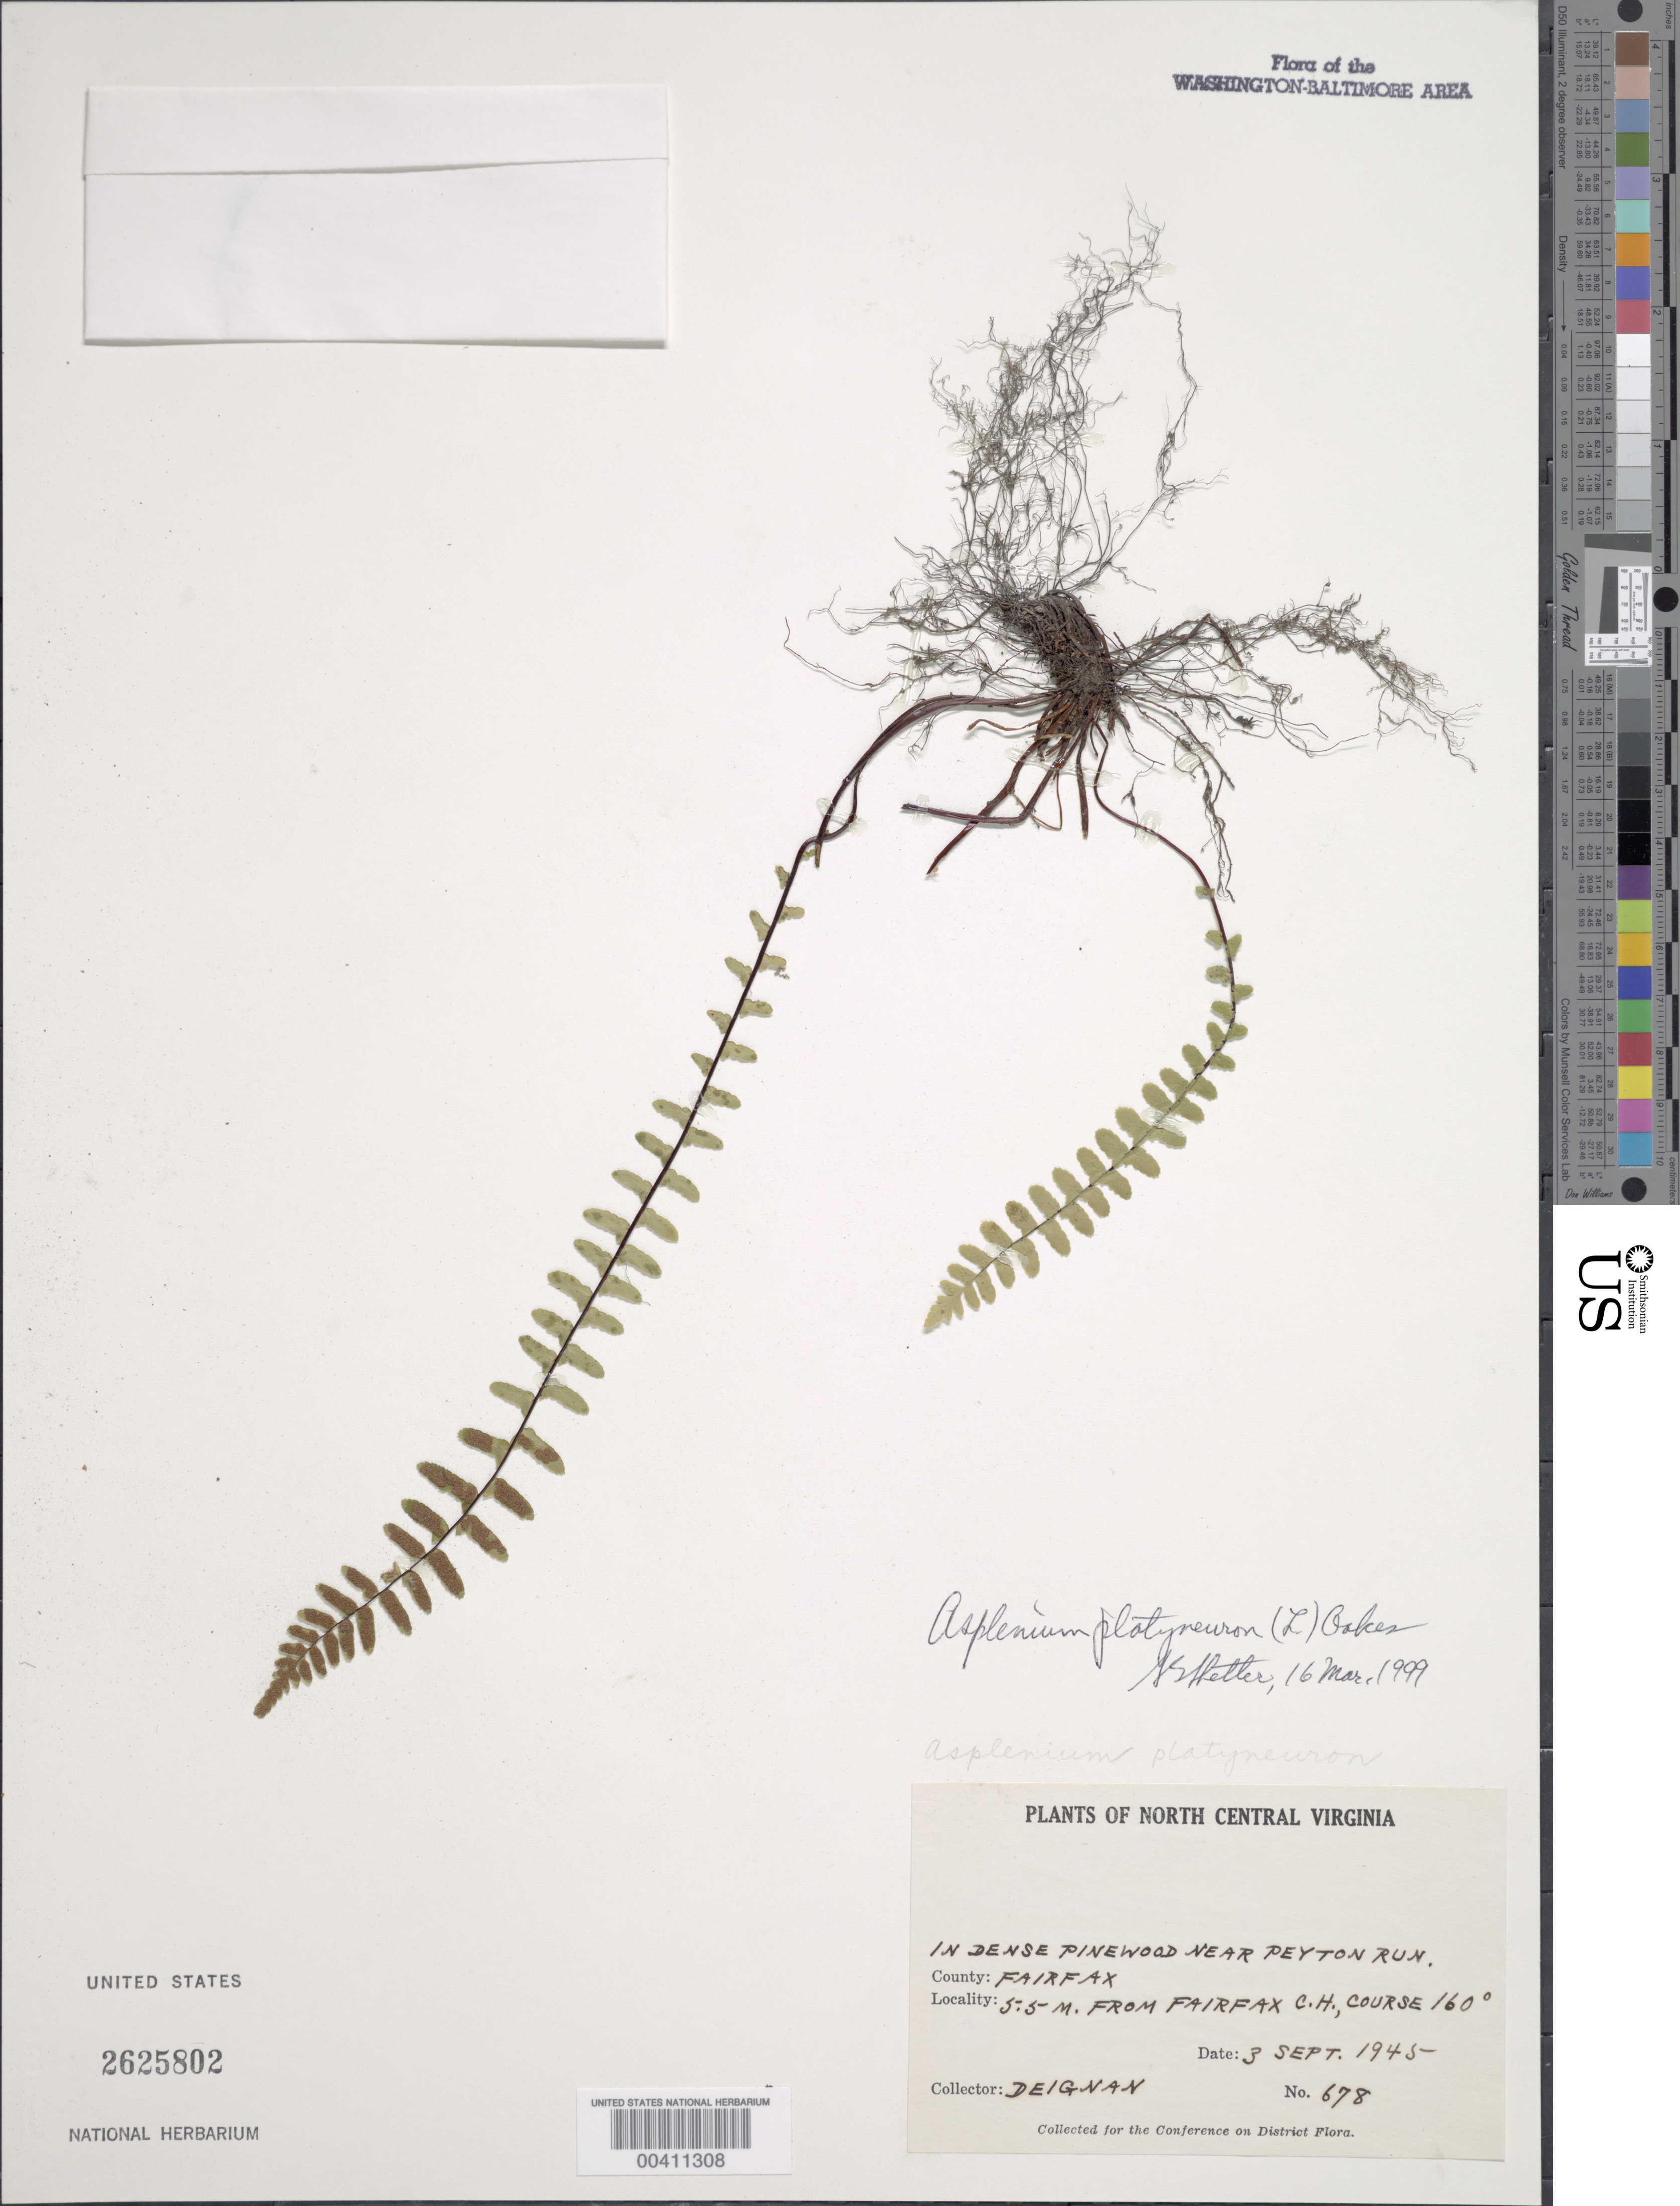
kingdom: Plantae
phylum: Tracheophyta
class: Polypodiopsida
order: Polypodiales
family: Aspleniaceae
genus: Asplenium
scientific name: Asplenium platyneuron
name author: (L.) Britton, Stearns & Poggenb.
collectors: H. Deignan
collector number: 678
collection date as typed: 03 Sep 1945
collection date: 1945-09-03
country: United States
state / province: Virginia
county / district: Fairfax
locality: Near Peyton Run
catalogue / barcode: US 2625802